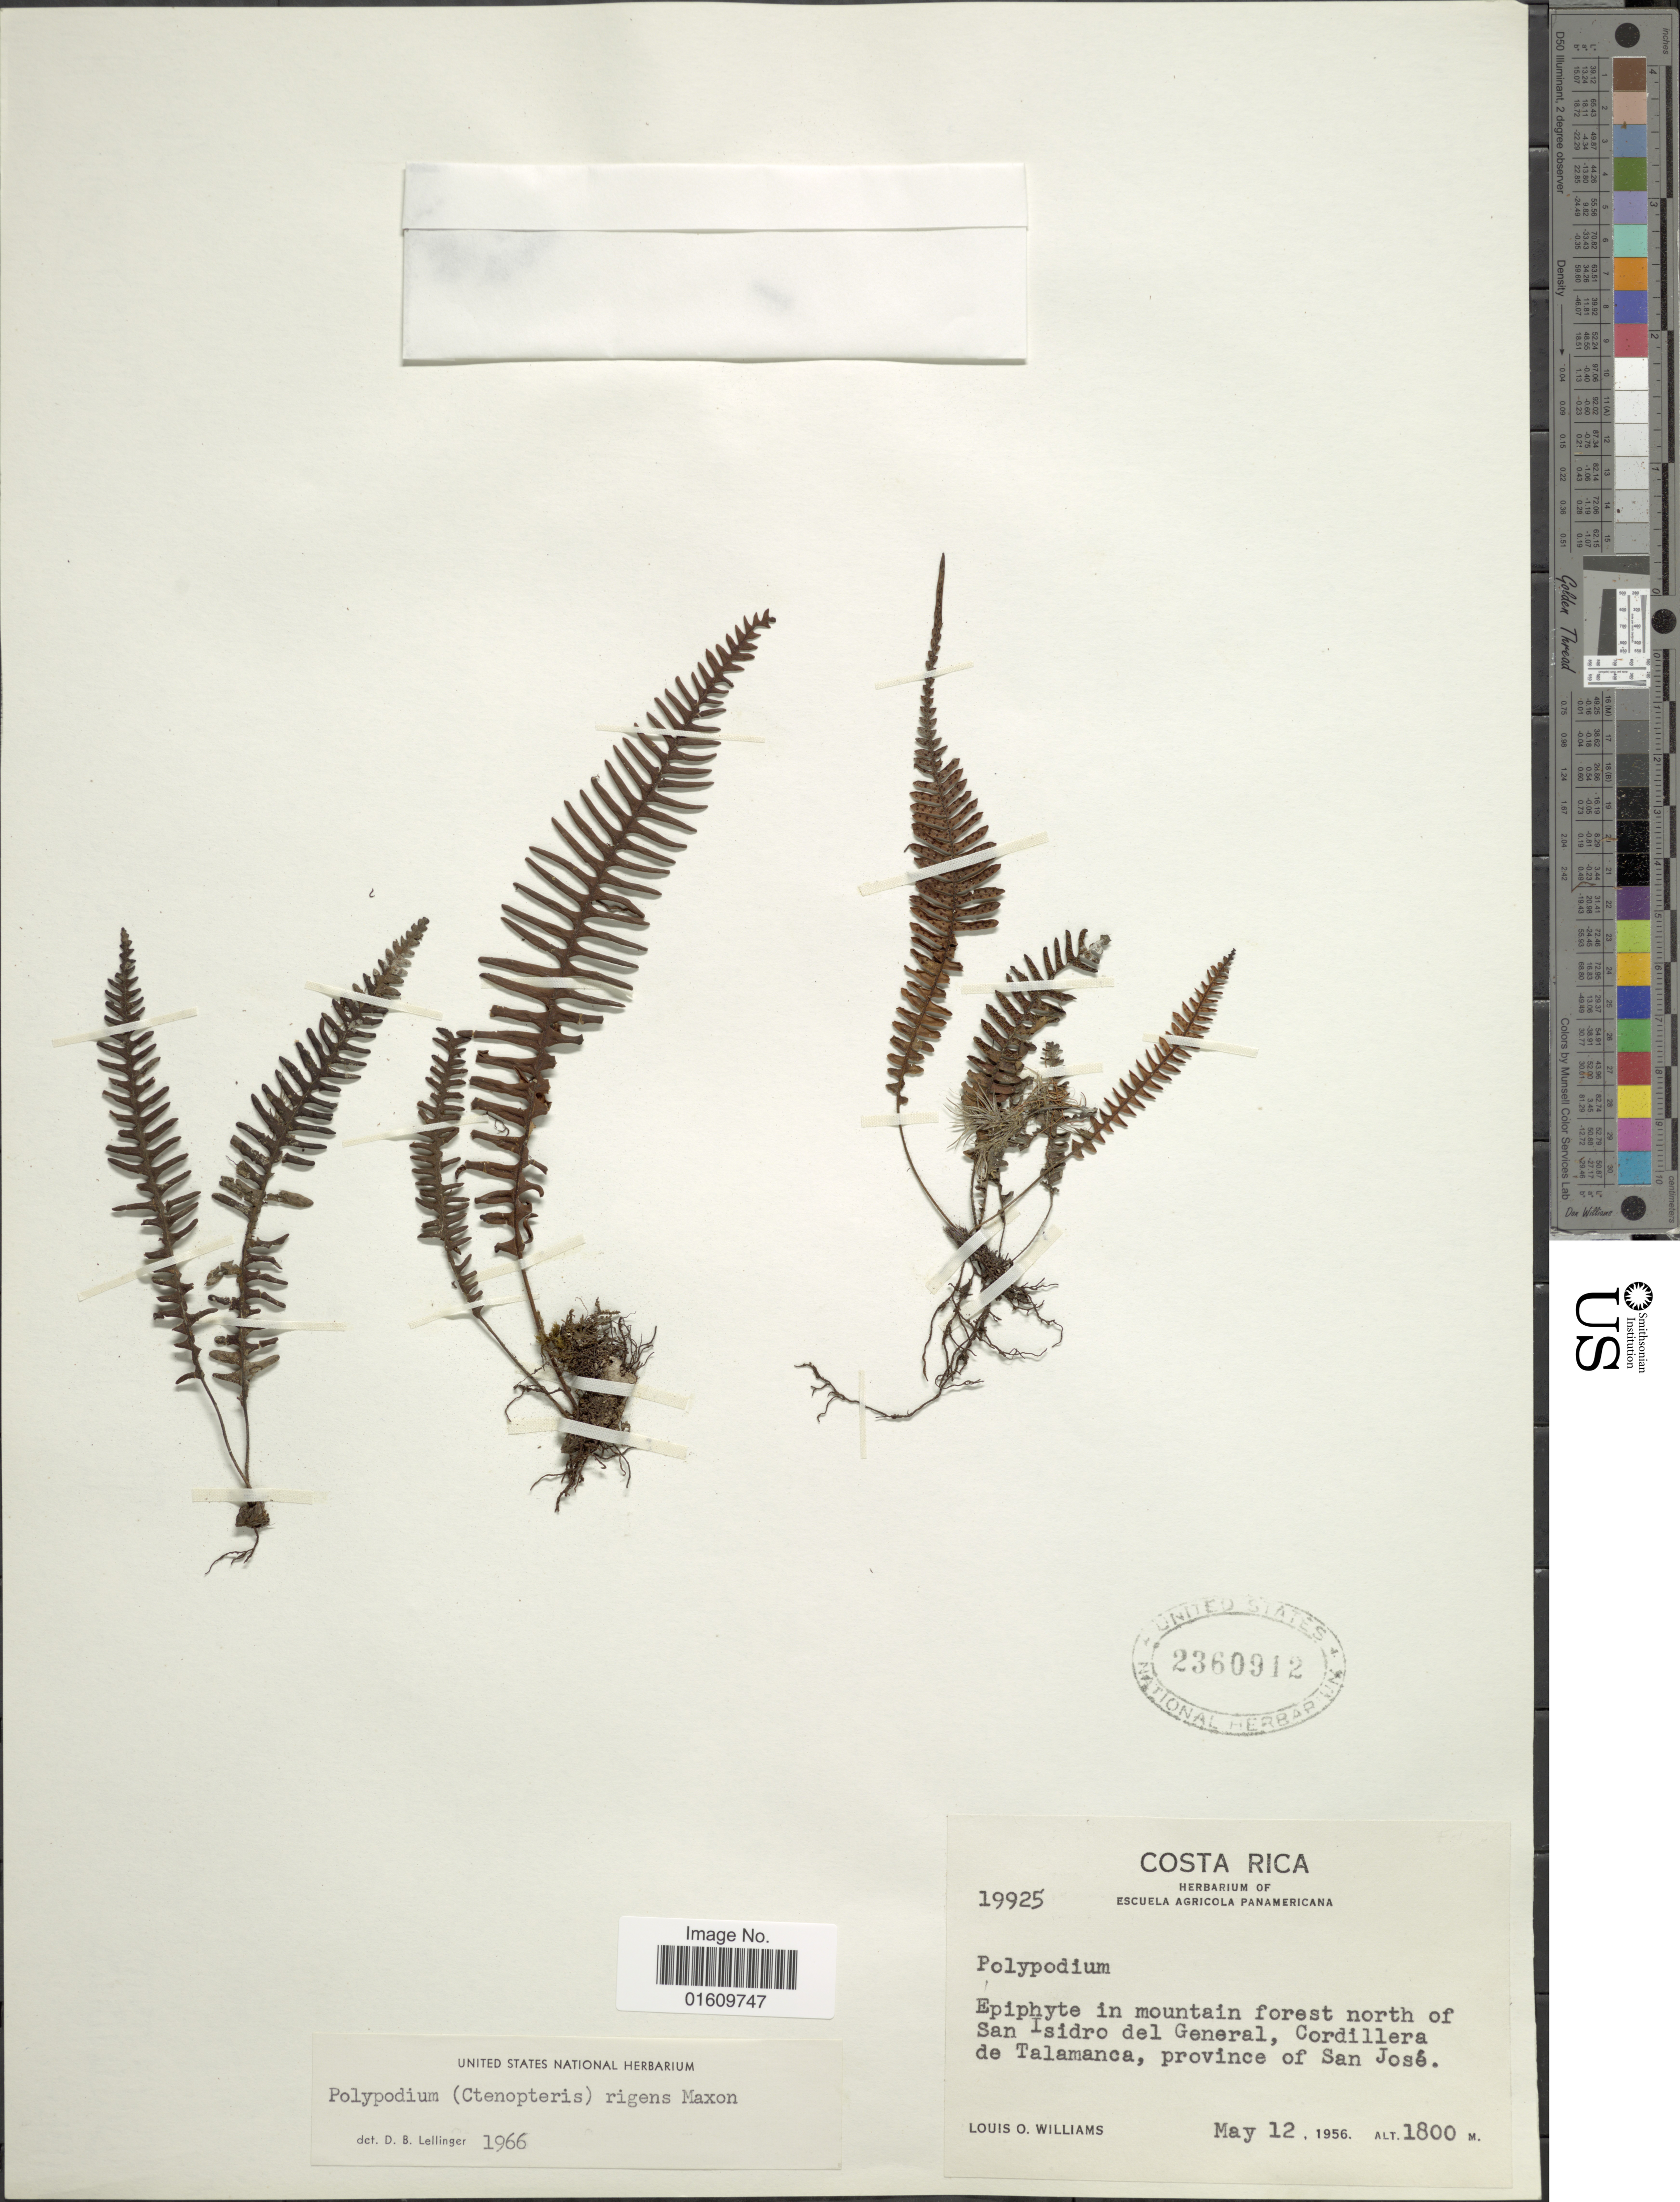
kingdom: Plantae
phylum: Tracheophyta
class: Polypodiopsida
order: Polypodiales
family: Polypodiaceae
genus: Melpomene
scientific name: Melpomene xiphopteroides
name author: (Liebm.) A.R. Sm. & R.C. Moran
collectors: L. O. Williams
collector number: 19925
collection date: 1956-05-12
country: Costa Rica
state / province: San José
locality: Epiphyte in Mountain forest north of San Insidro del General, Cordillera de Talamanca. province of San Jose.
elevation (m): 1800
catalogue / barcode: US 2360912